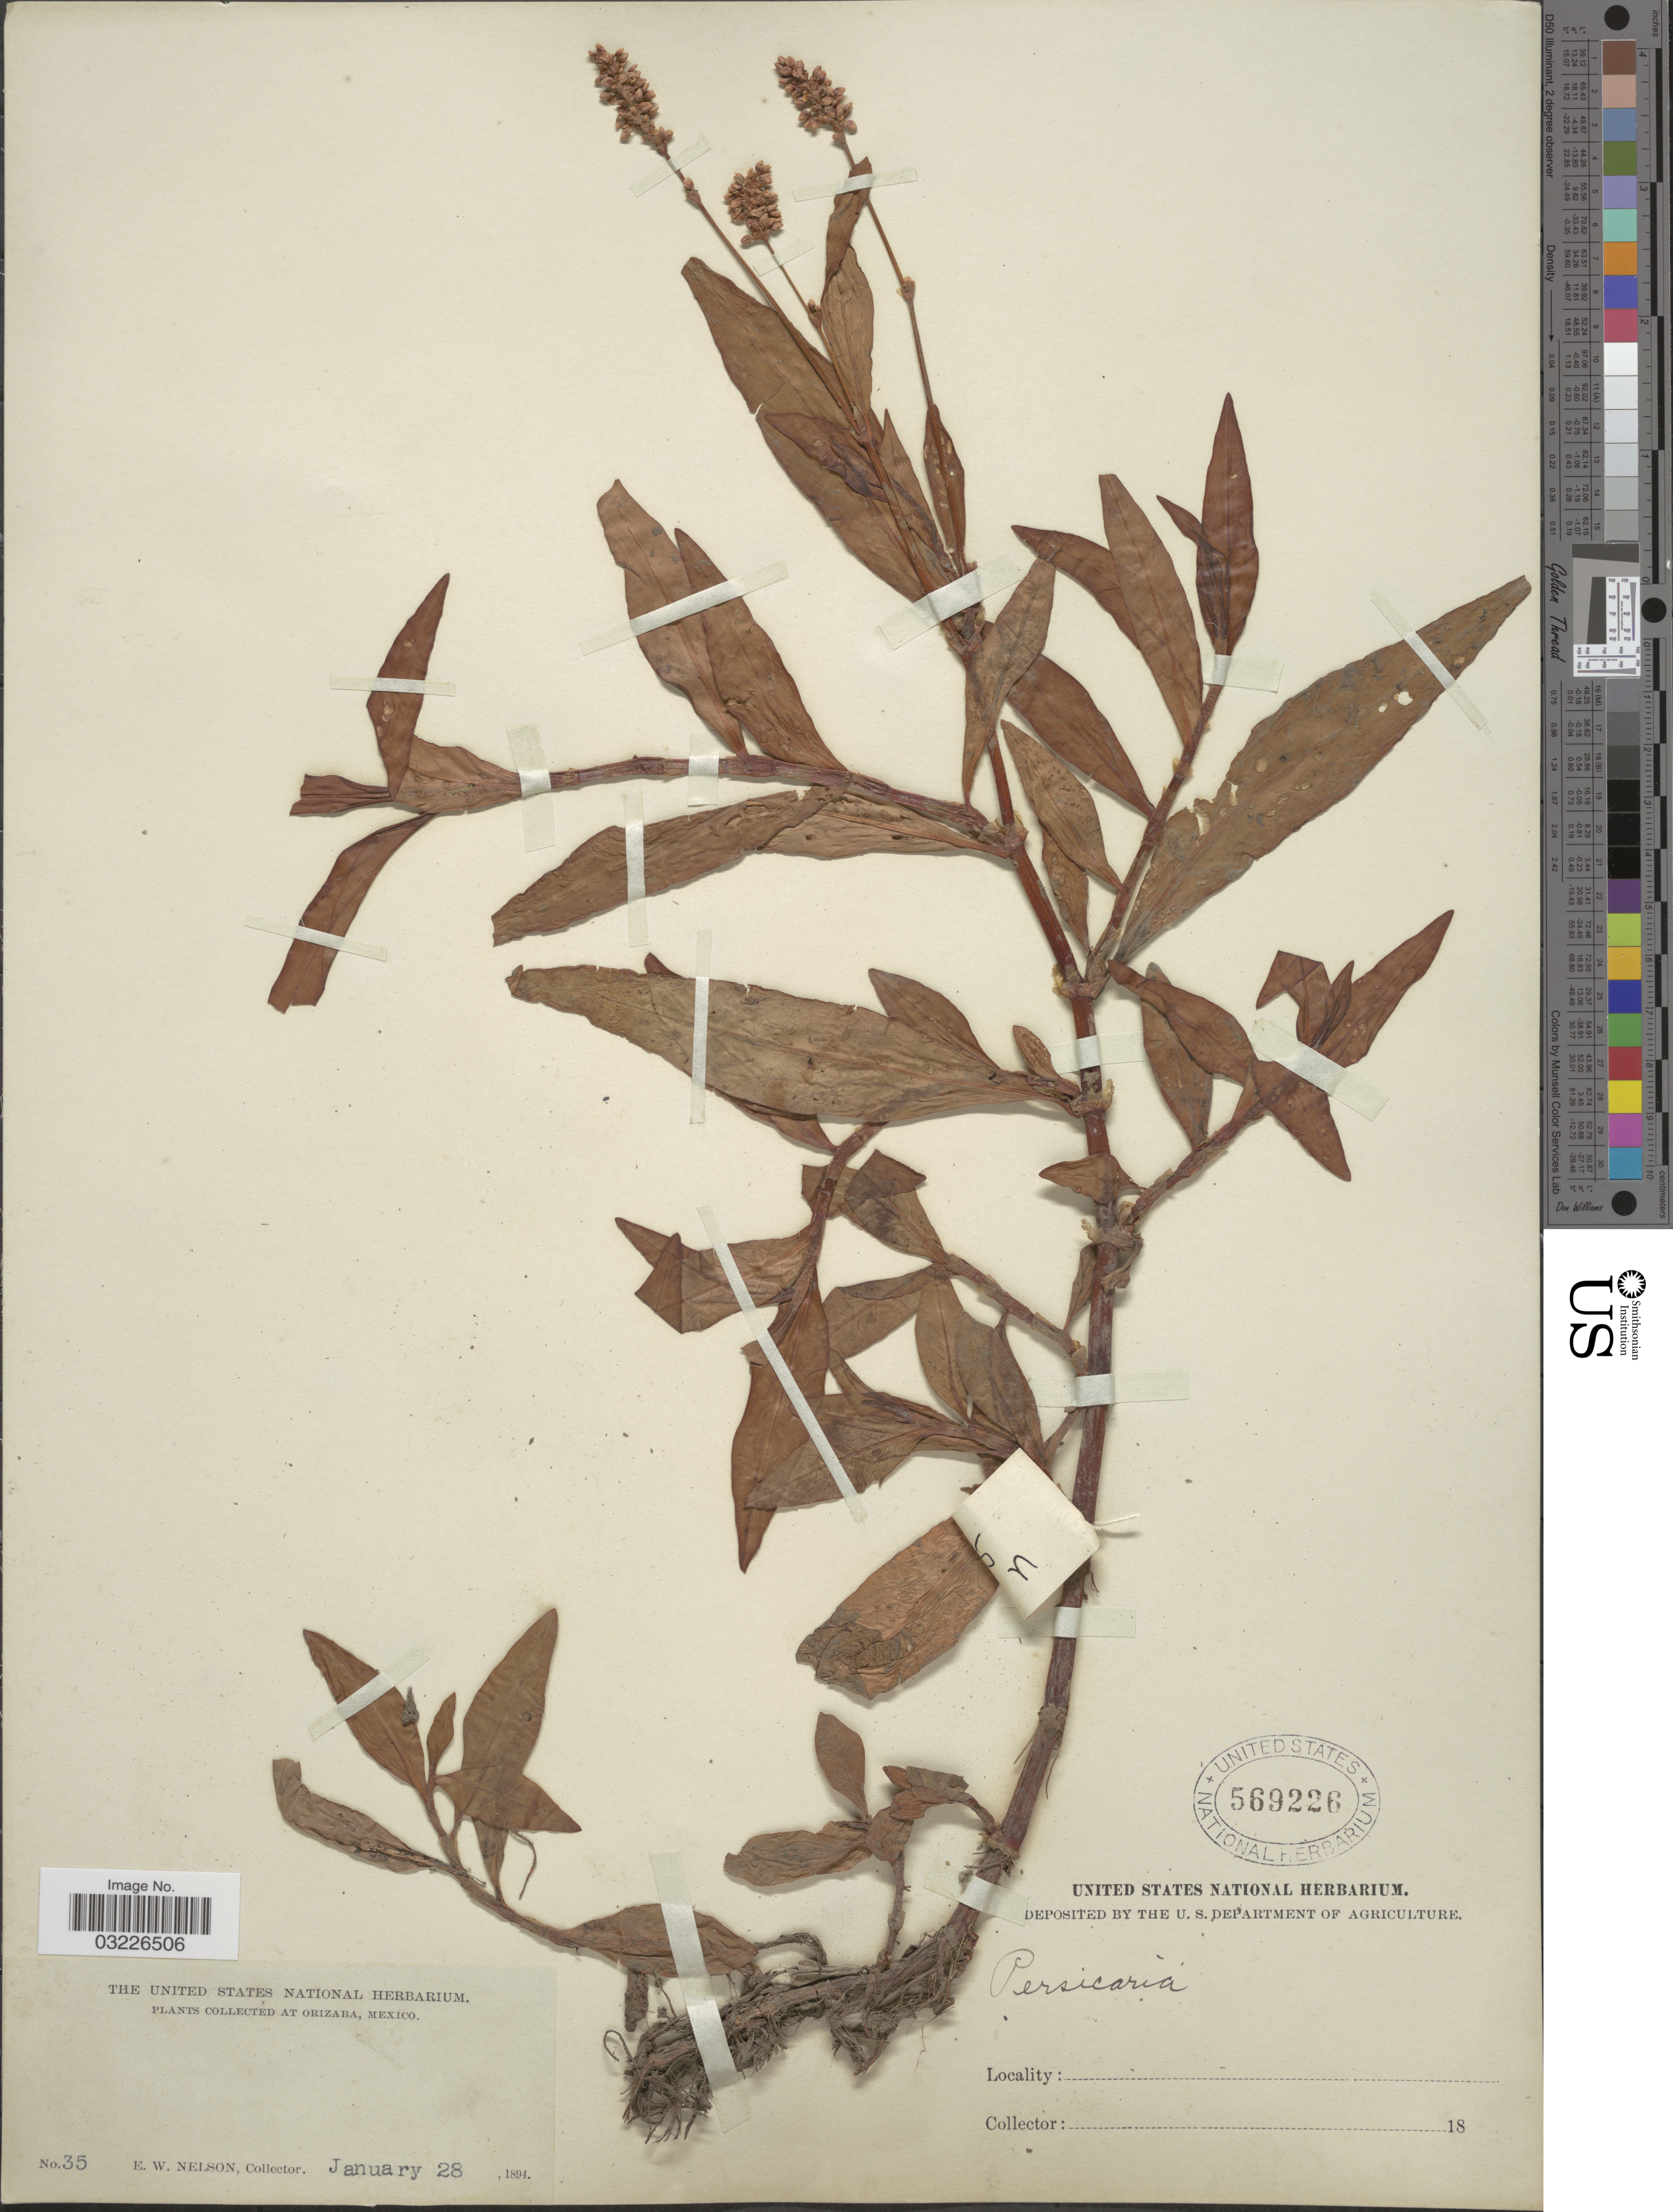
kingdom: Plantae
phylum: Tracheophyta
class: Magnoliopsida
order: Caryophyllales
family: Polygonaceae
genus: Polygonum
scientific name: Polygonum lapathifolium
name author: L.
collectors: E. W. Nelson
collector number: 35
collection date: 1894-01-28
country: Mexico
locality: Orizaba.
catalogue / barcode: US 569226